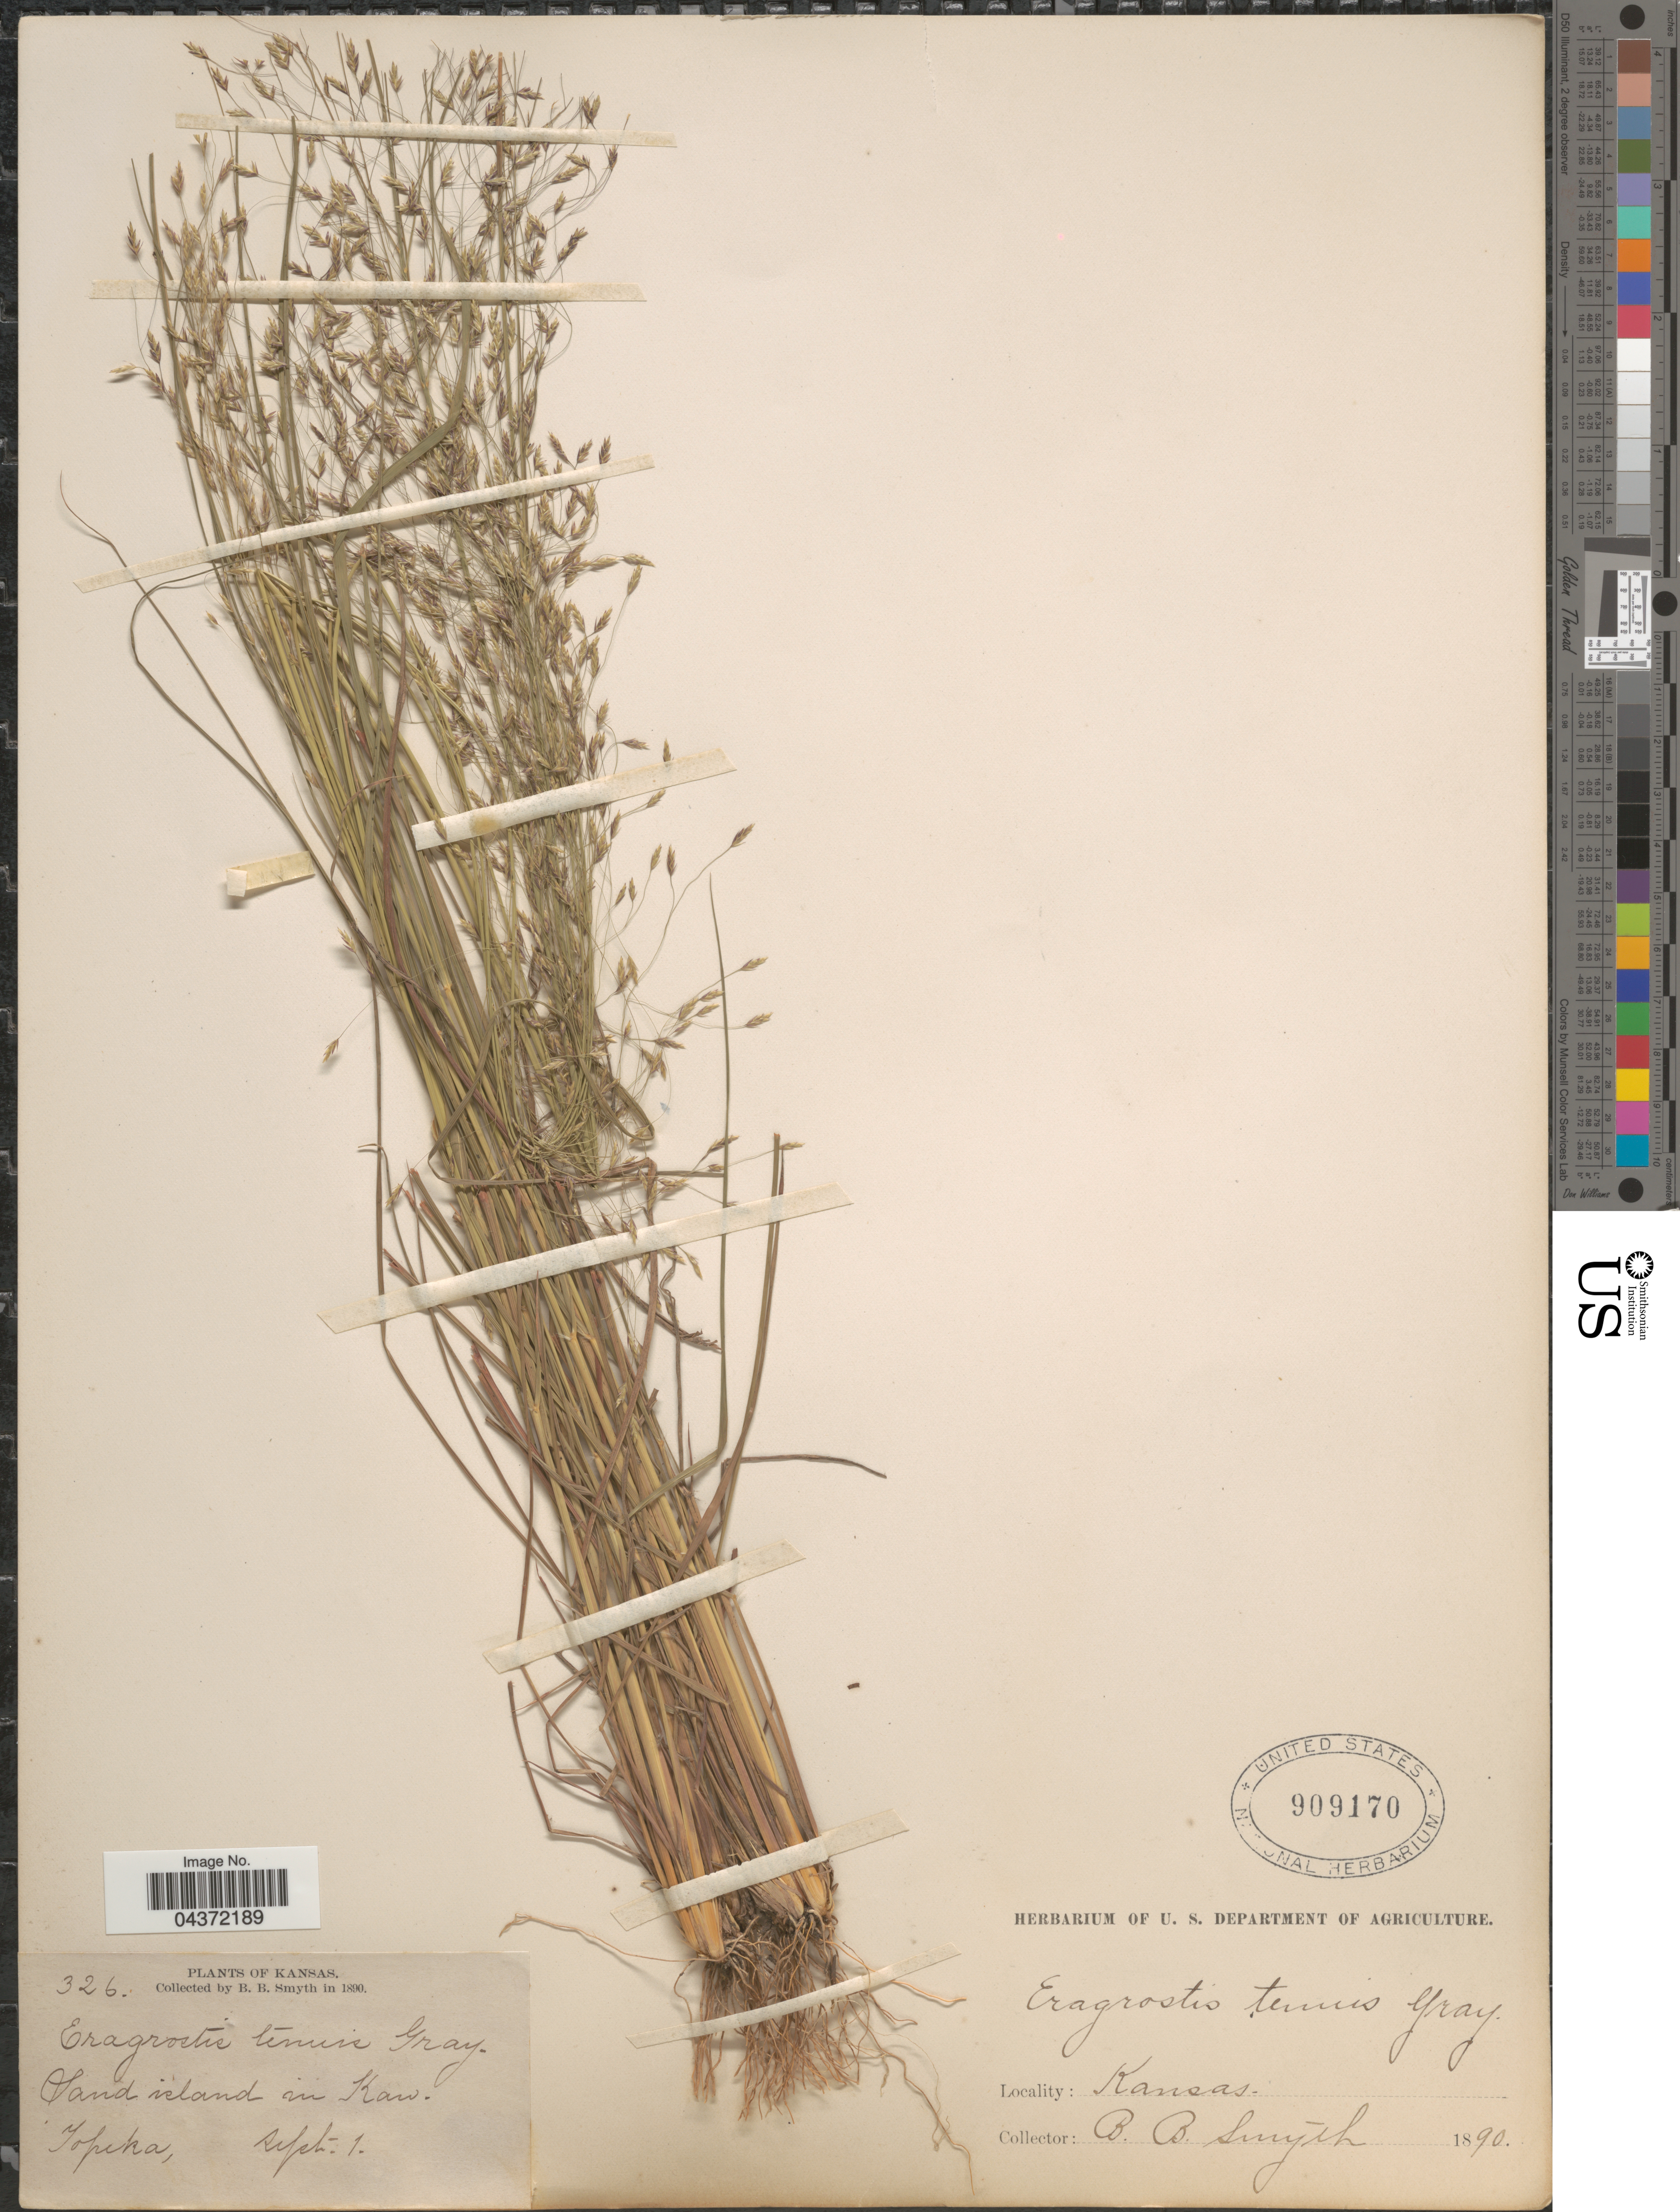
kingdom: Plantae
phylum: Tracheophyta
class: Liliopsida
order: Poales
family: Poaceae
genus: Eragrostis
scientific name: Eragrostis trichodes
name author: (Nutt.) Alph. Wood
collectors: B. Smyth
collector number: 326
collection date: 1890-09-01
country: United States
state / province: Kansas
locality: Sand island in Kaw. Topeka.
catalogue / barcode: US 909170